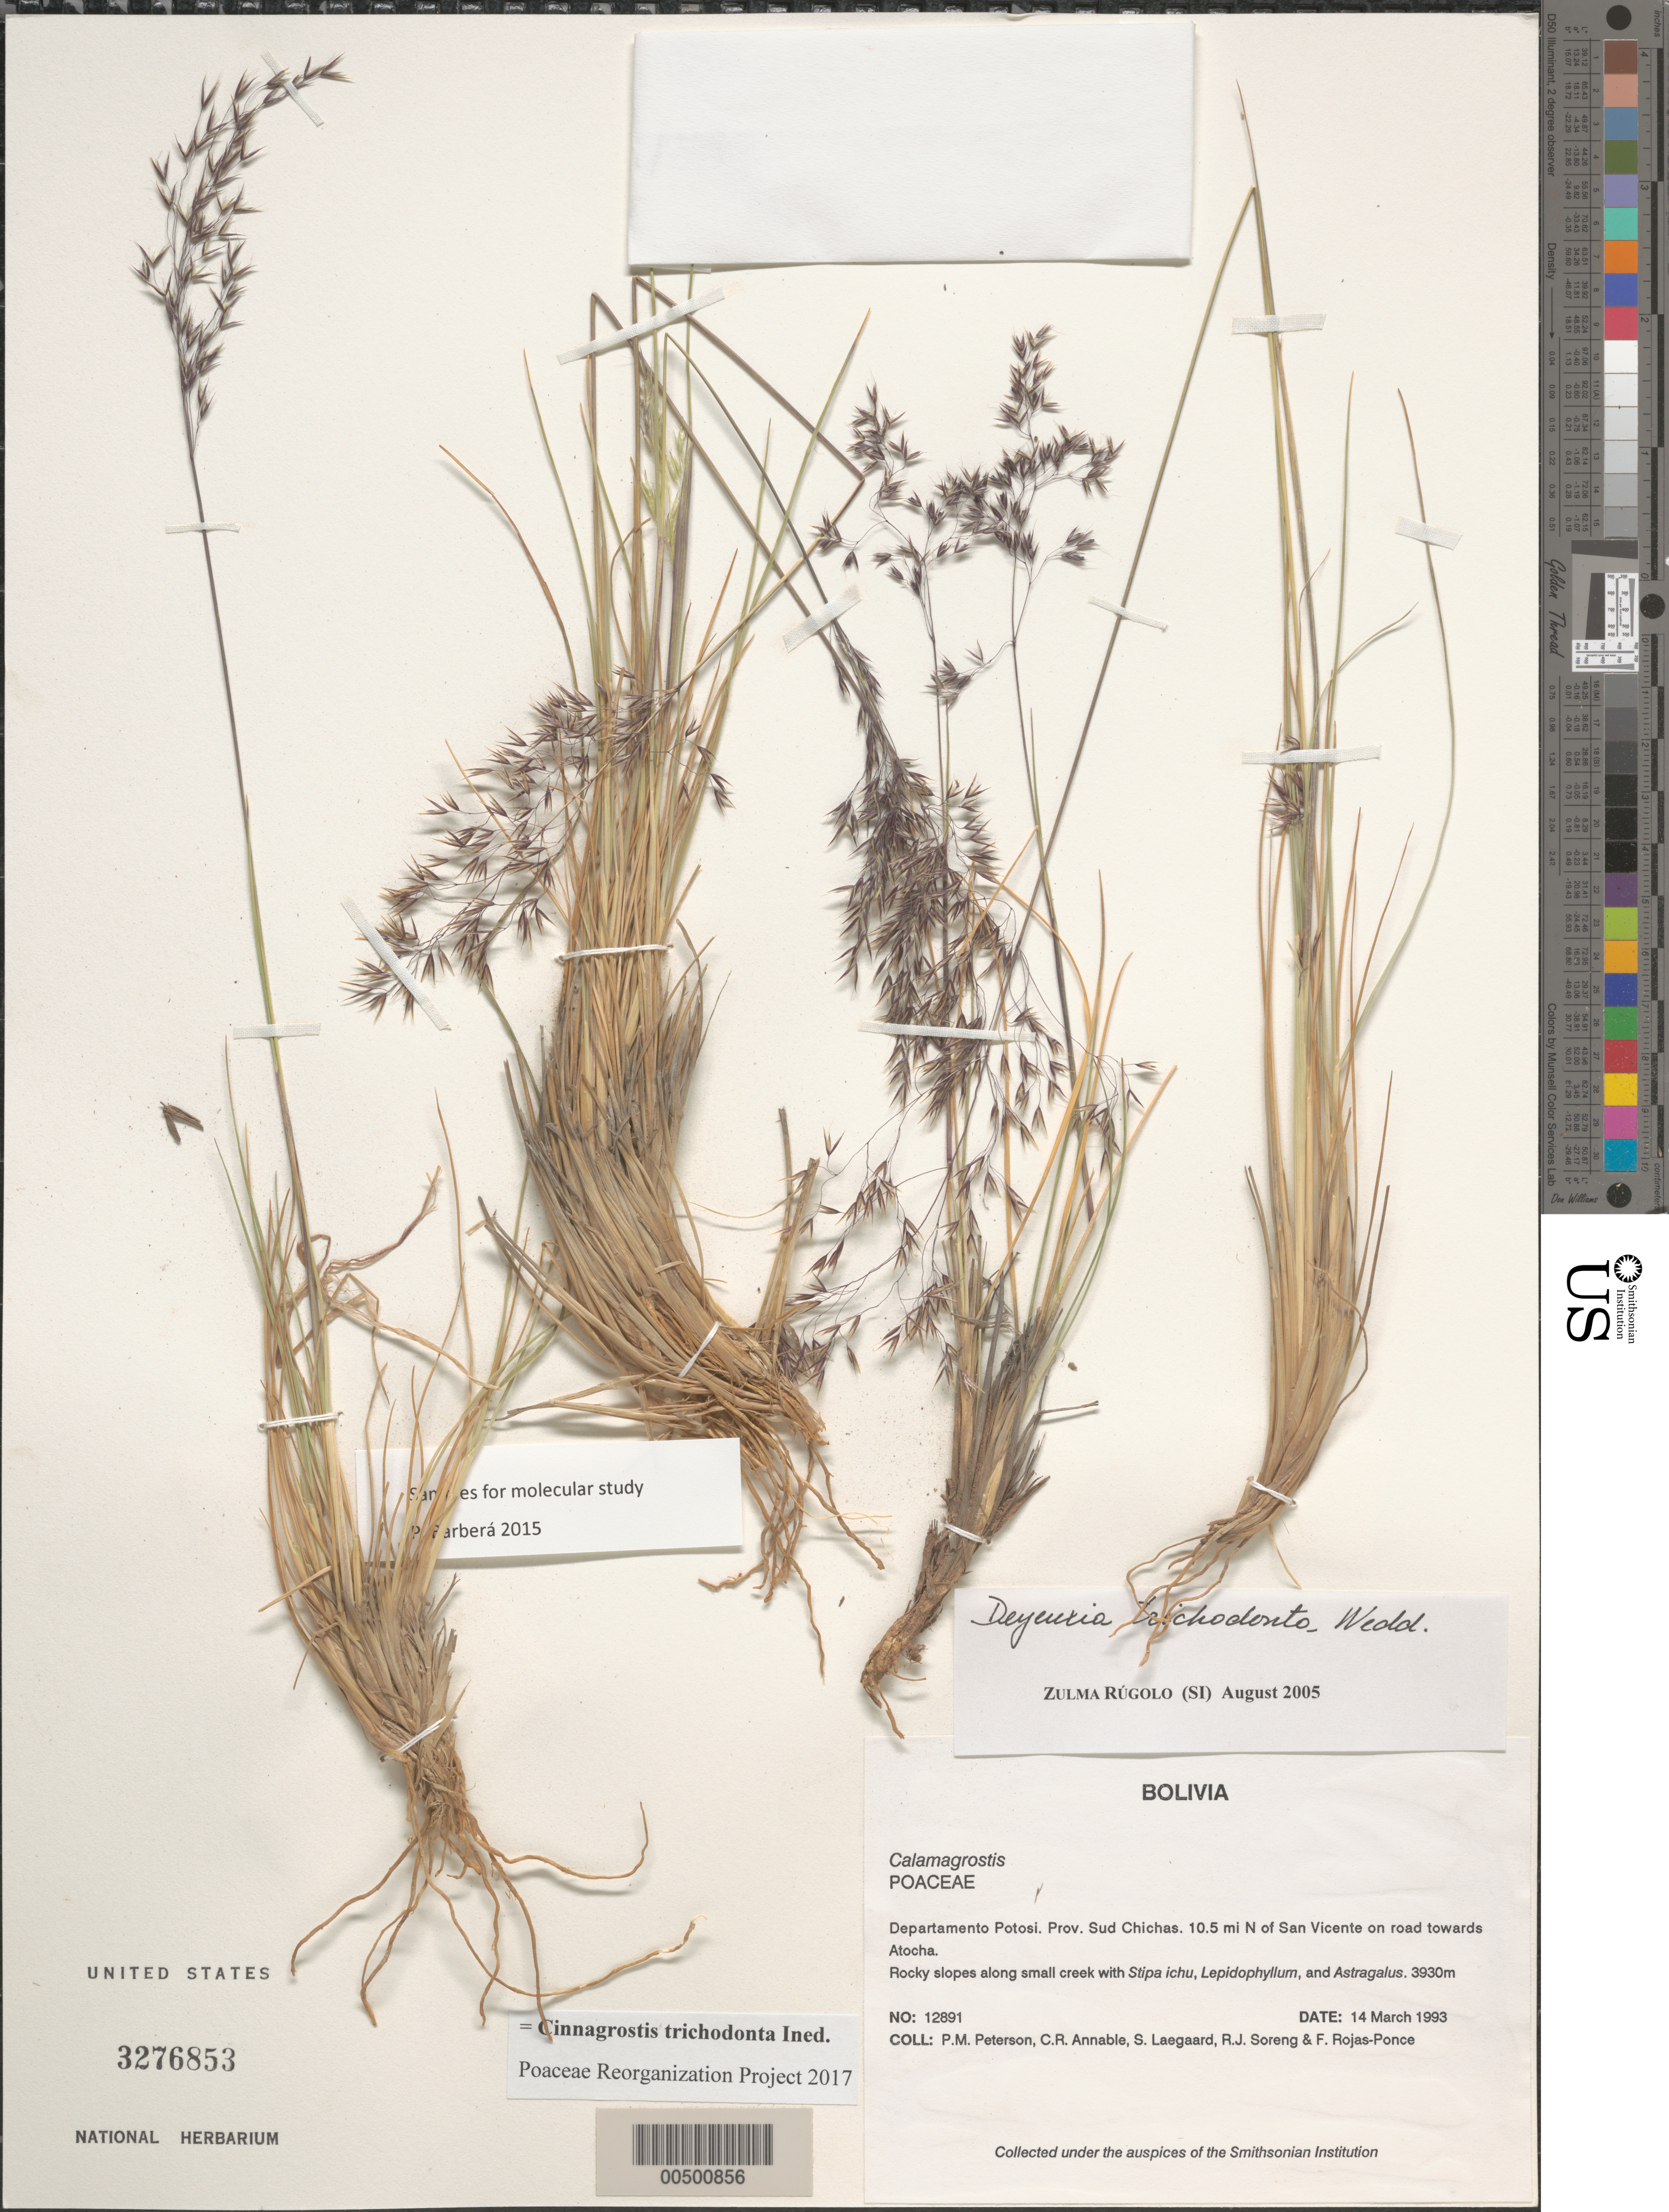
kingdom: Plantae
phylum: Tracheophyta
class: Liliopsida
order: Poales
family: Poaceae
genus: Cinnagrostis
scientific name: Cinnagrostis trichodonta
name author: (Wedd.) P.M. Peterson et al.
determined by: Poaceae Reorganization Project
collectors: P. M. Peterson, C. R. Annable, S. Lægaard, R. J. Soreng & F. Rojas-Ponce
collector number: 12891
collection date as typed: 14 Mar 1993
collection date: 1993-03-14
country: Bolivia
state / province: Potosí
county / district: Sud Chichas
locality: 10.5 mi N of San Vicente on road towards Atocha.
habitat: Rocky slopes along small creek with Stipa ichu, Lepidophyllum, and Astragalus.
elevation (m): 3930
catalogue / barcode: US 3276853